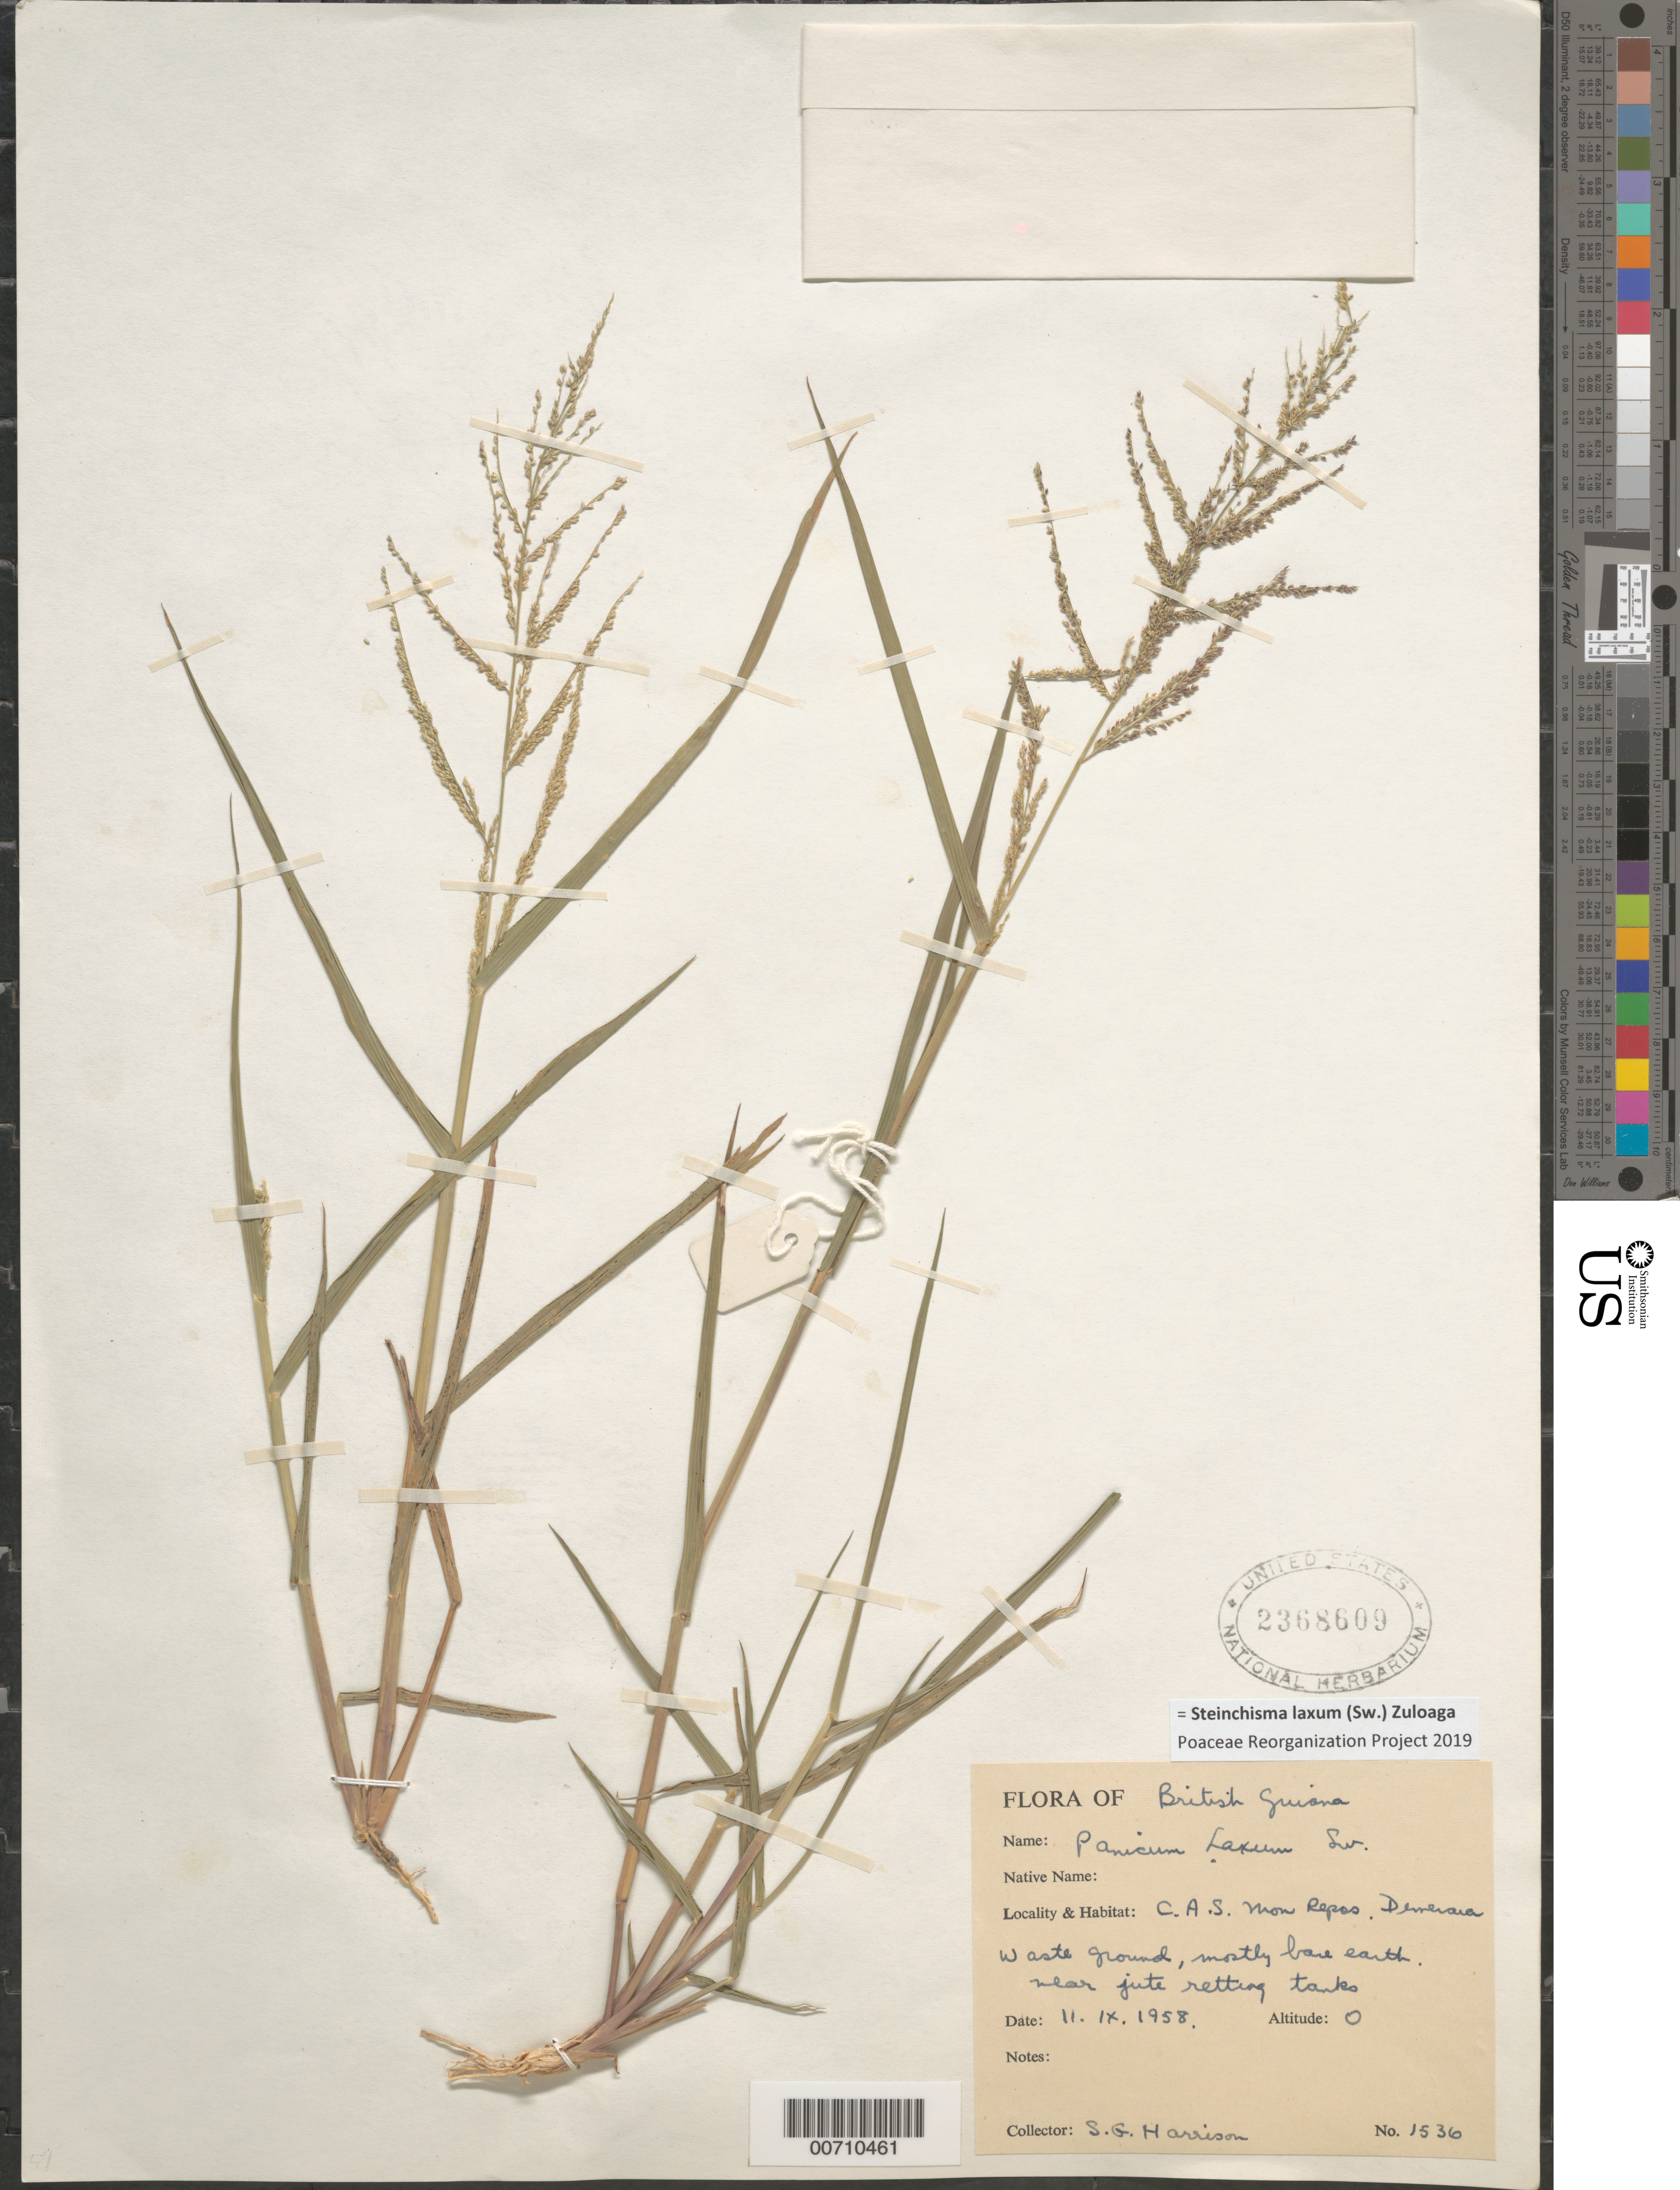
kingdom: Plantae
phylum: Tracheophyta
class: Liliopsida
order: Poales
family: Poaceae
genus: Panicum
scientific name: Panicum laxum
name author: Sw.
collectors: S. G. Harrison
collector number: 1536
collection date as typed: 11-Sep-58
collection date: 1958-09-11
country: Guyana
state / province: Demerara-Mahaica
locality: C.A.S. Mon. Repos, Demerara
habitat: Waste ground, mostly bare earth near jute retting tanks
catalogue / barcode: US 2368609